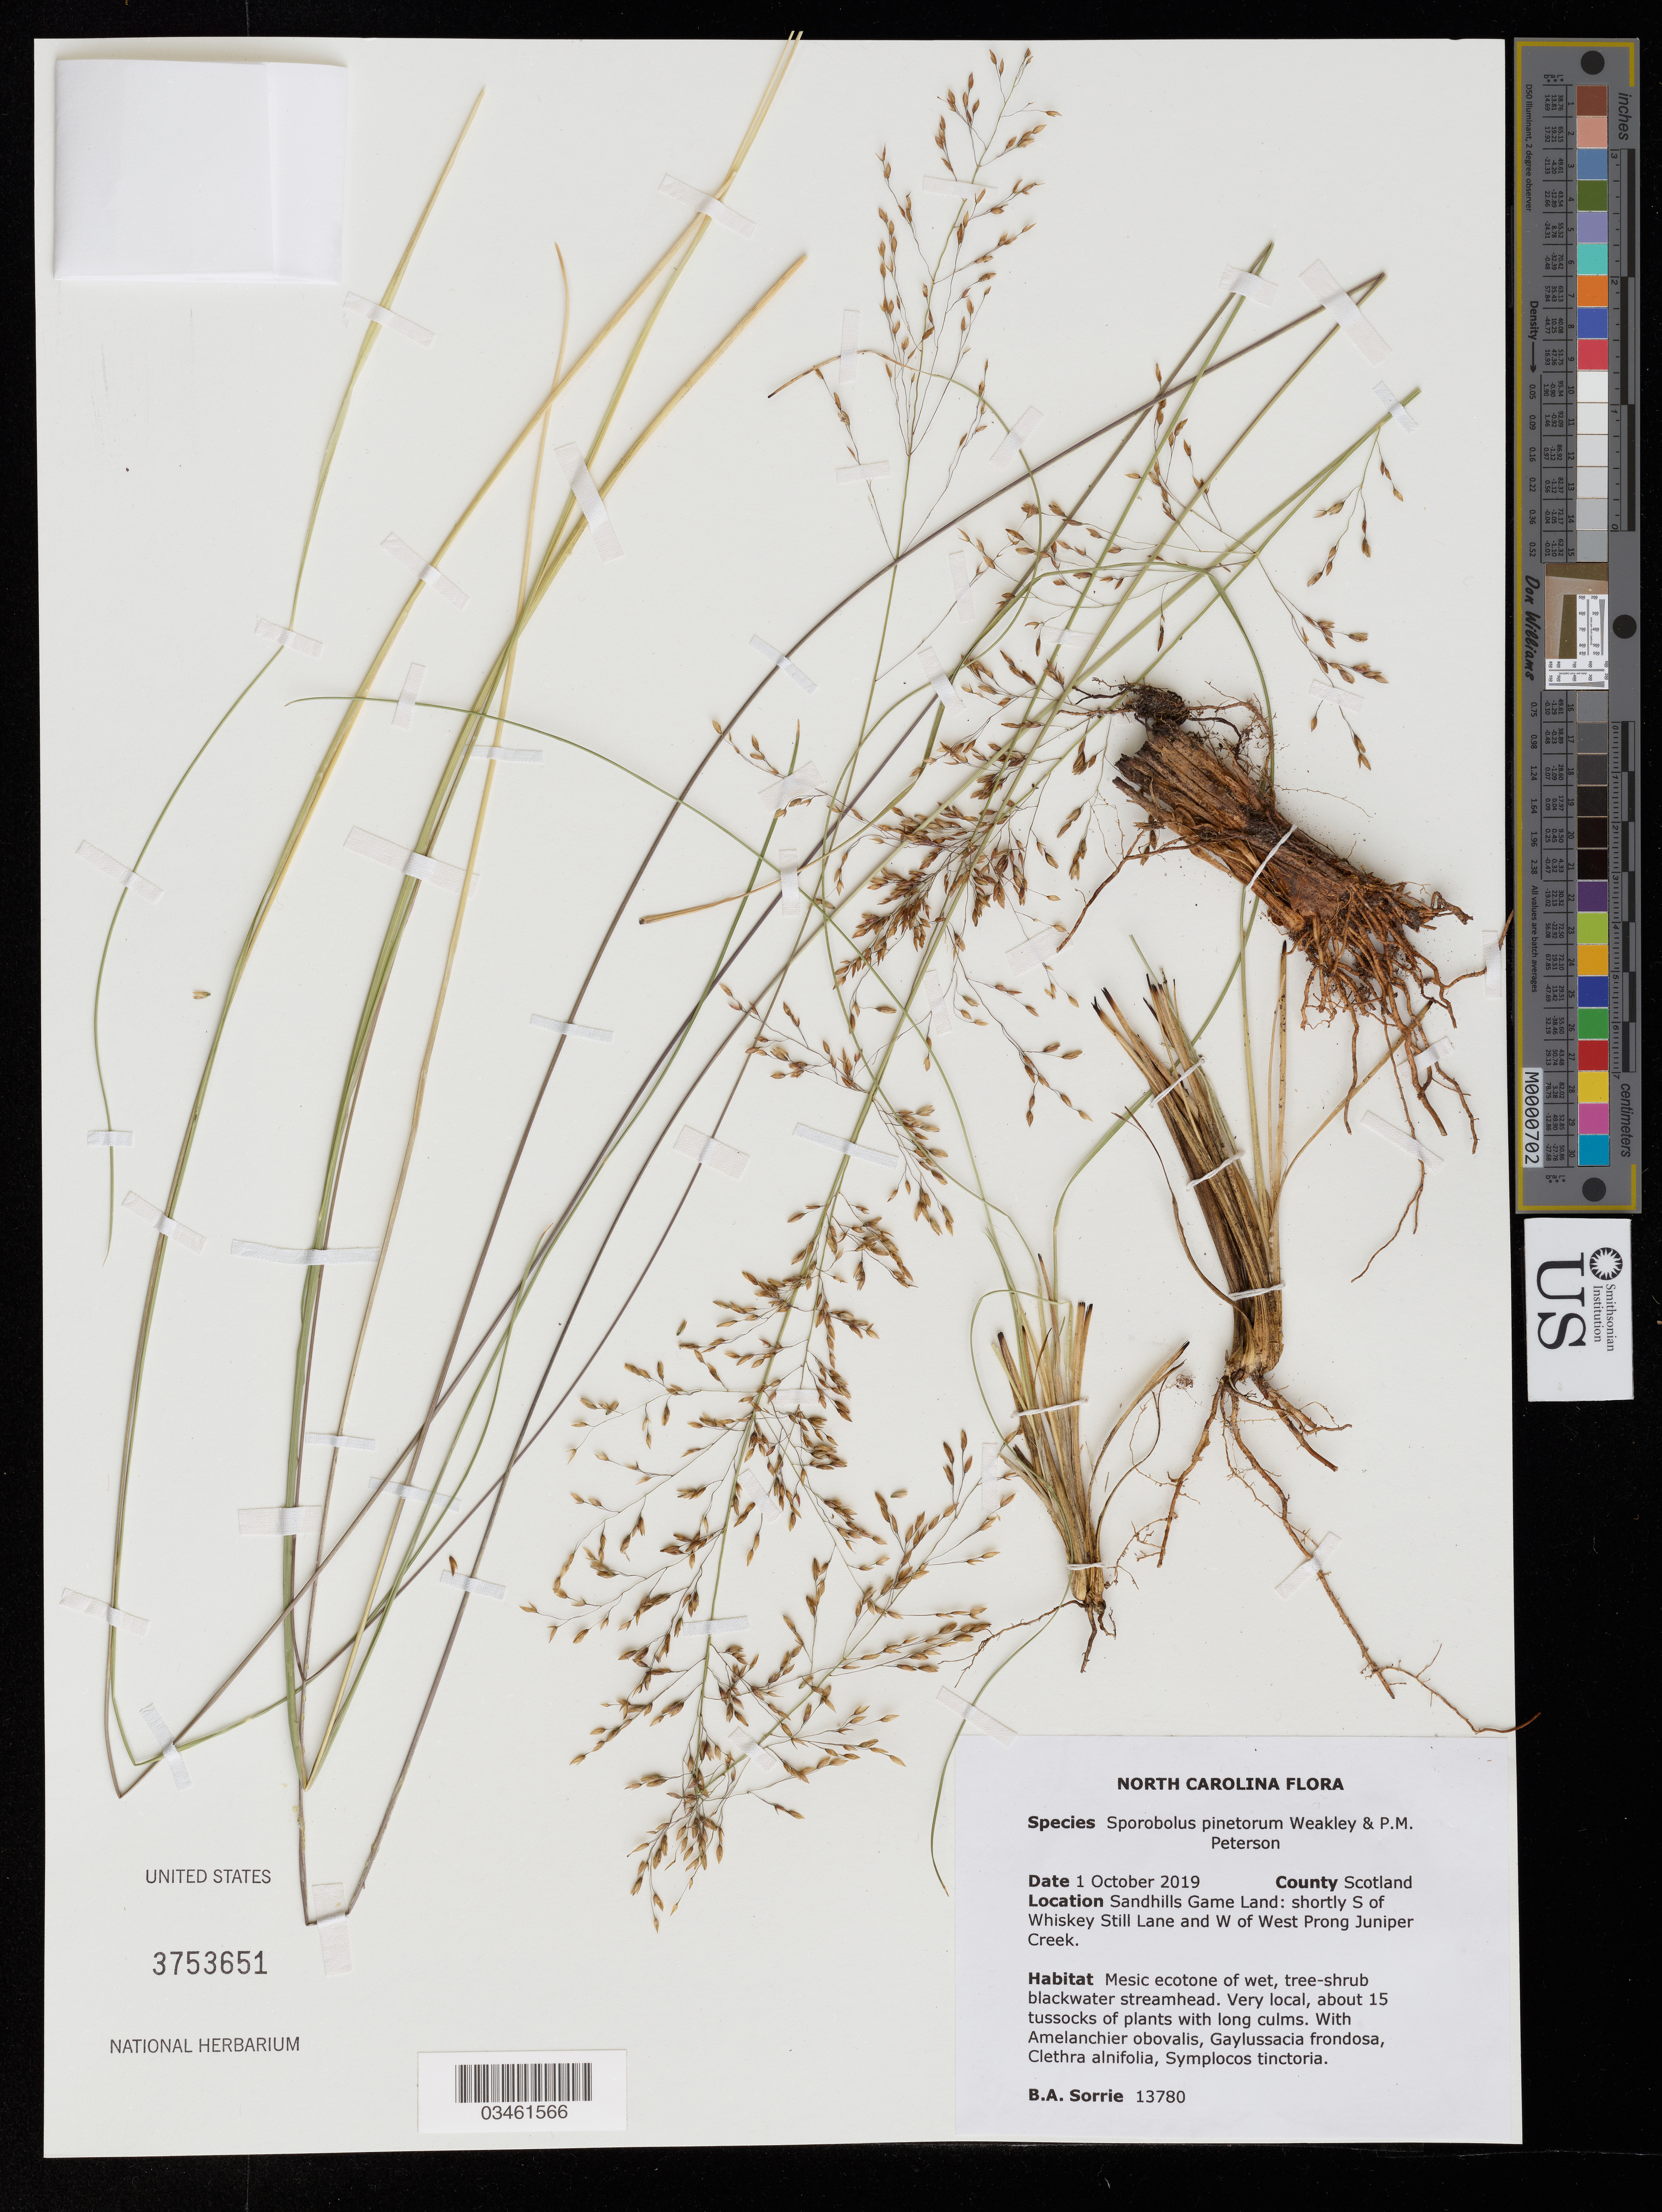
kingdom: Plantae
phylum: Tracheophyta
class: Liliopsida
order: Poales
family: Poaceae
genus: Sporobolus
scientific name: Sporobolus pinetorum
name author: Weakley & P.M. Peterson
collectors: B. Sorrie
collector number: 13780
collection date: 2019-10-01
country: United States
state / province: North Carolina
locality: County Scotland. Sandhills Game Land: shortly S of Whiskey Still Lane and W of West Prong Juniper Creek.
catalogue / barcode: US 3753651